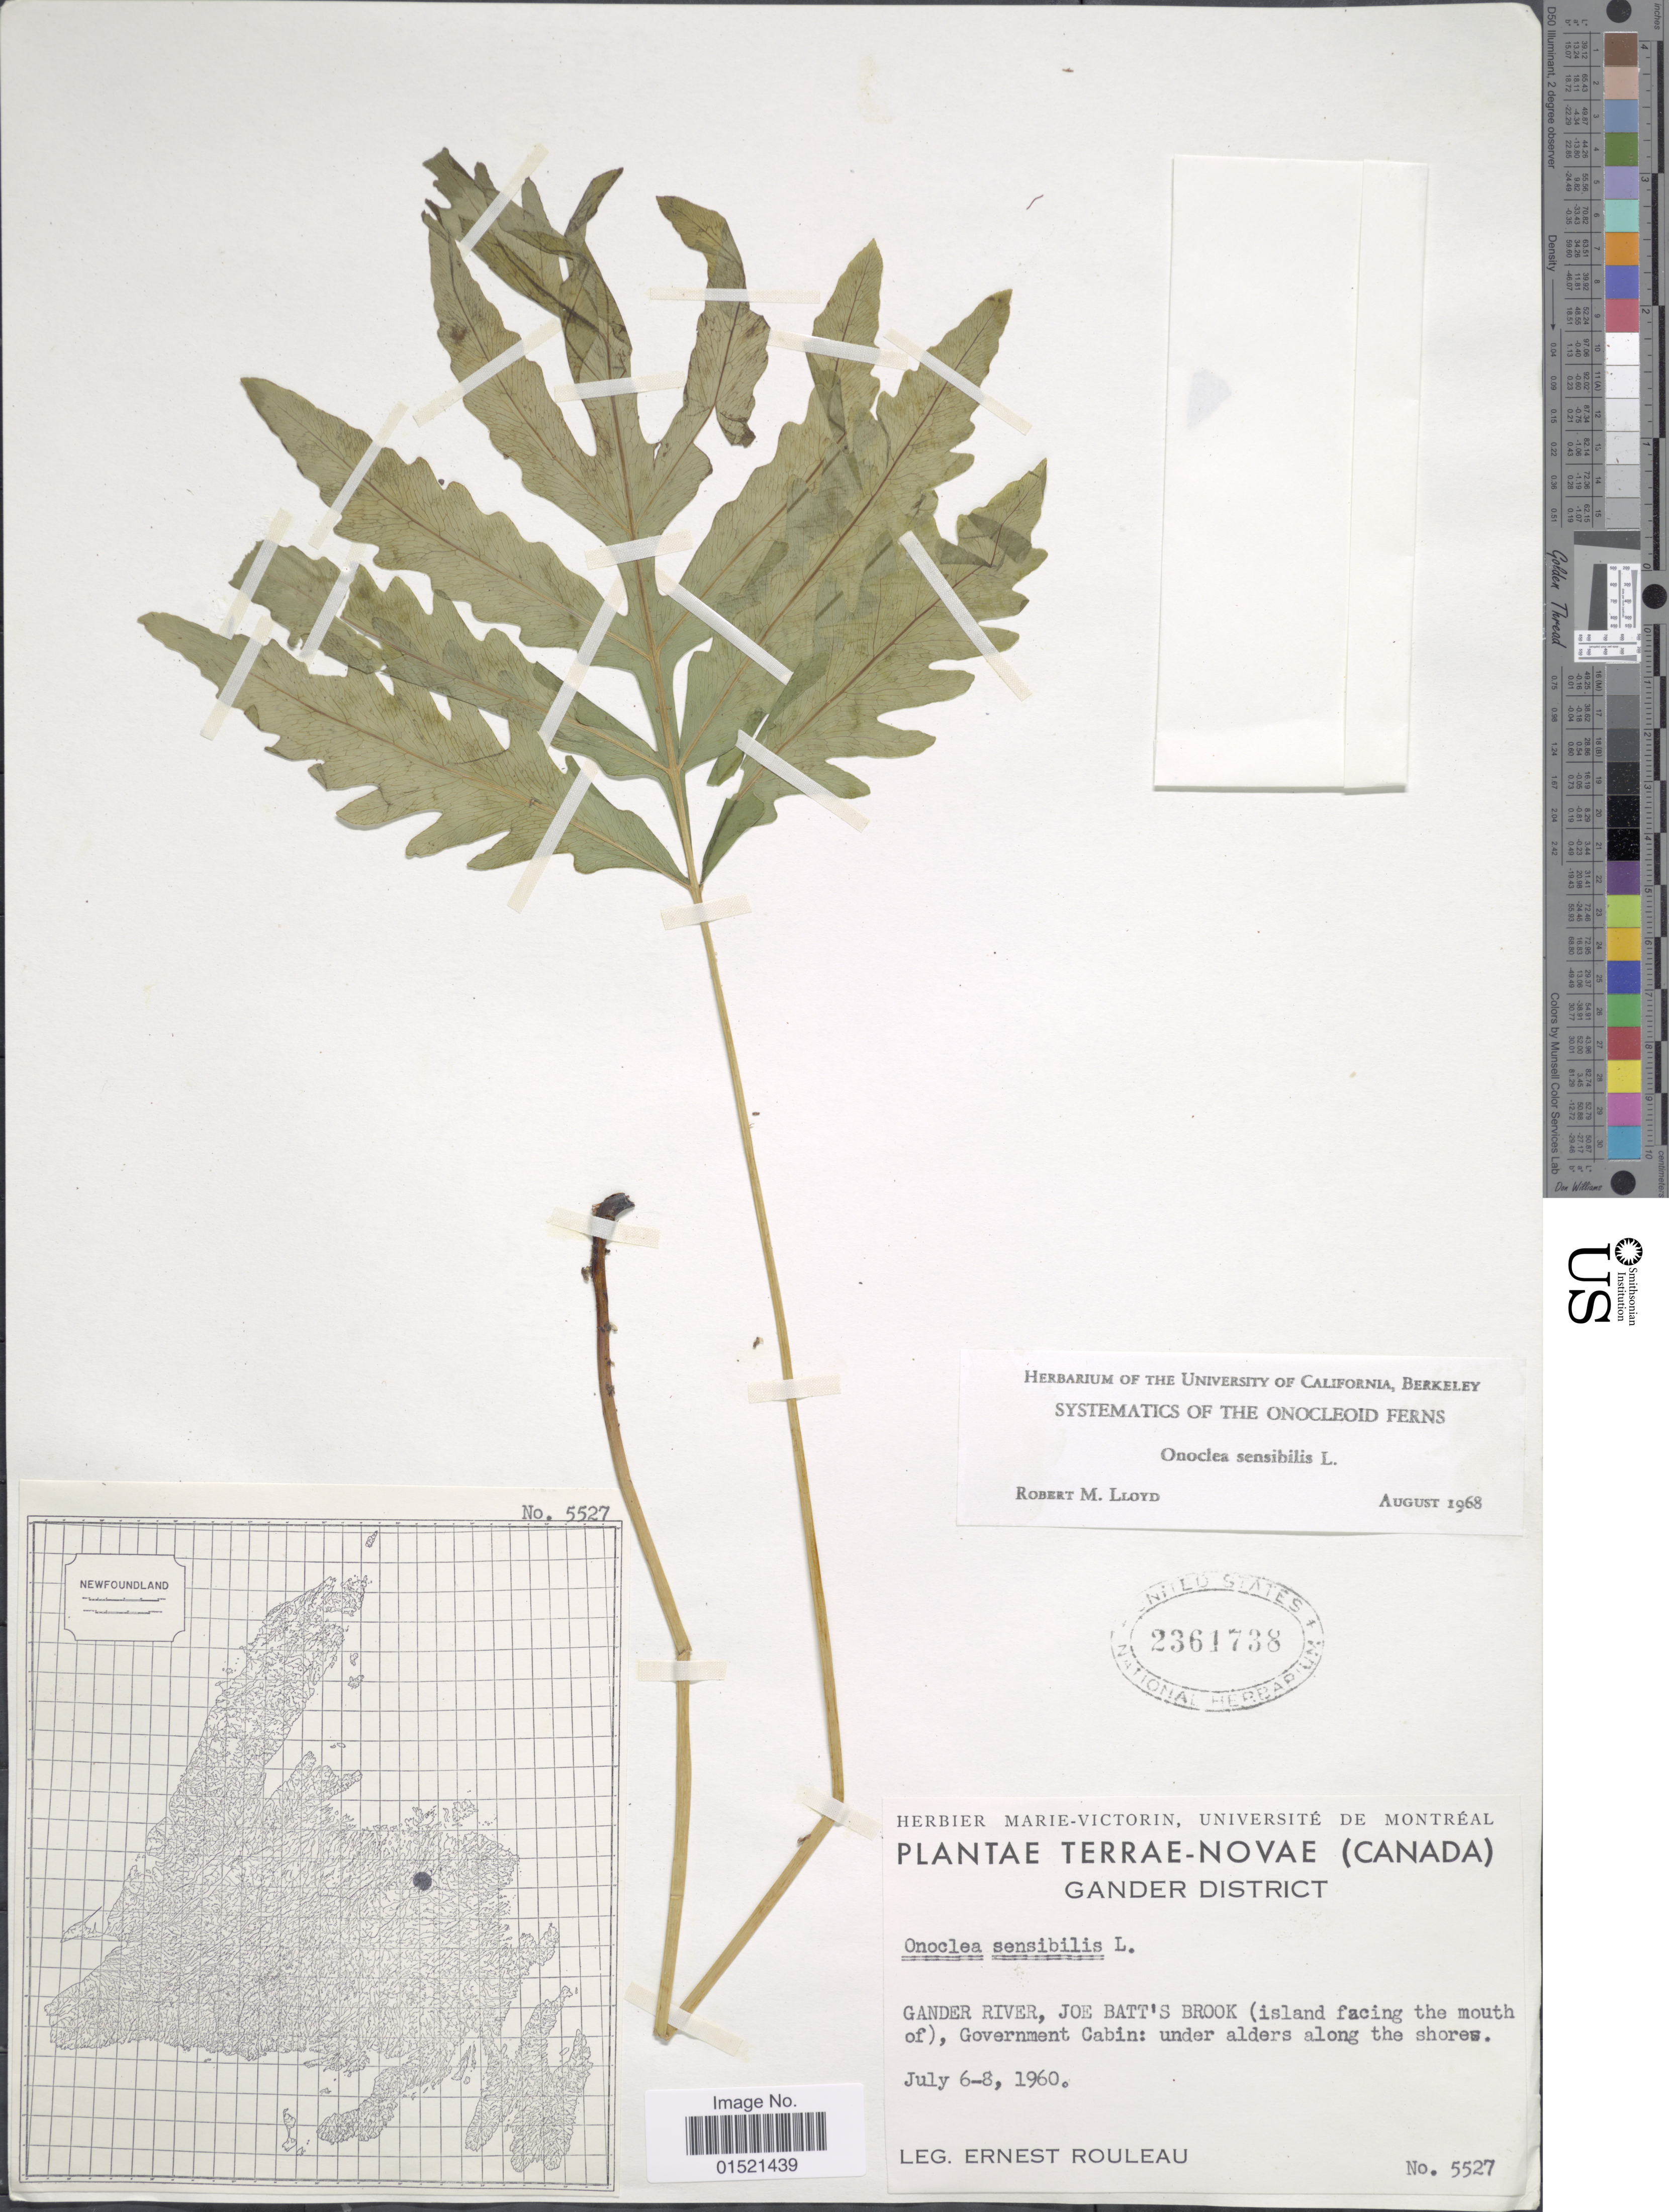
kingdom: Plantae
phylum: Tracheophyta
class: Polypodiopsida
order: Polypodiales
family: Onocleaceae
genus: Onoclea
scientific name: Onoclea sensibilis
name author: L.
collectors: J. Rouleau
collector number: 5527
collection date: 1960-07-06/1960-07-08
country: Canada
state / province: Newfoundland and Labrador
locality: Terrae-Novae, Gander District, Gander River, Joe Batt's Brook (island facing the mouth of), Governmebt Cabin: under alders along the shores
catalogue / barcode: US 2361738